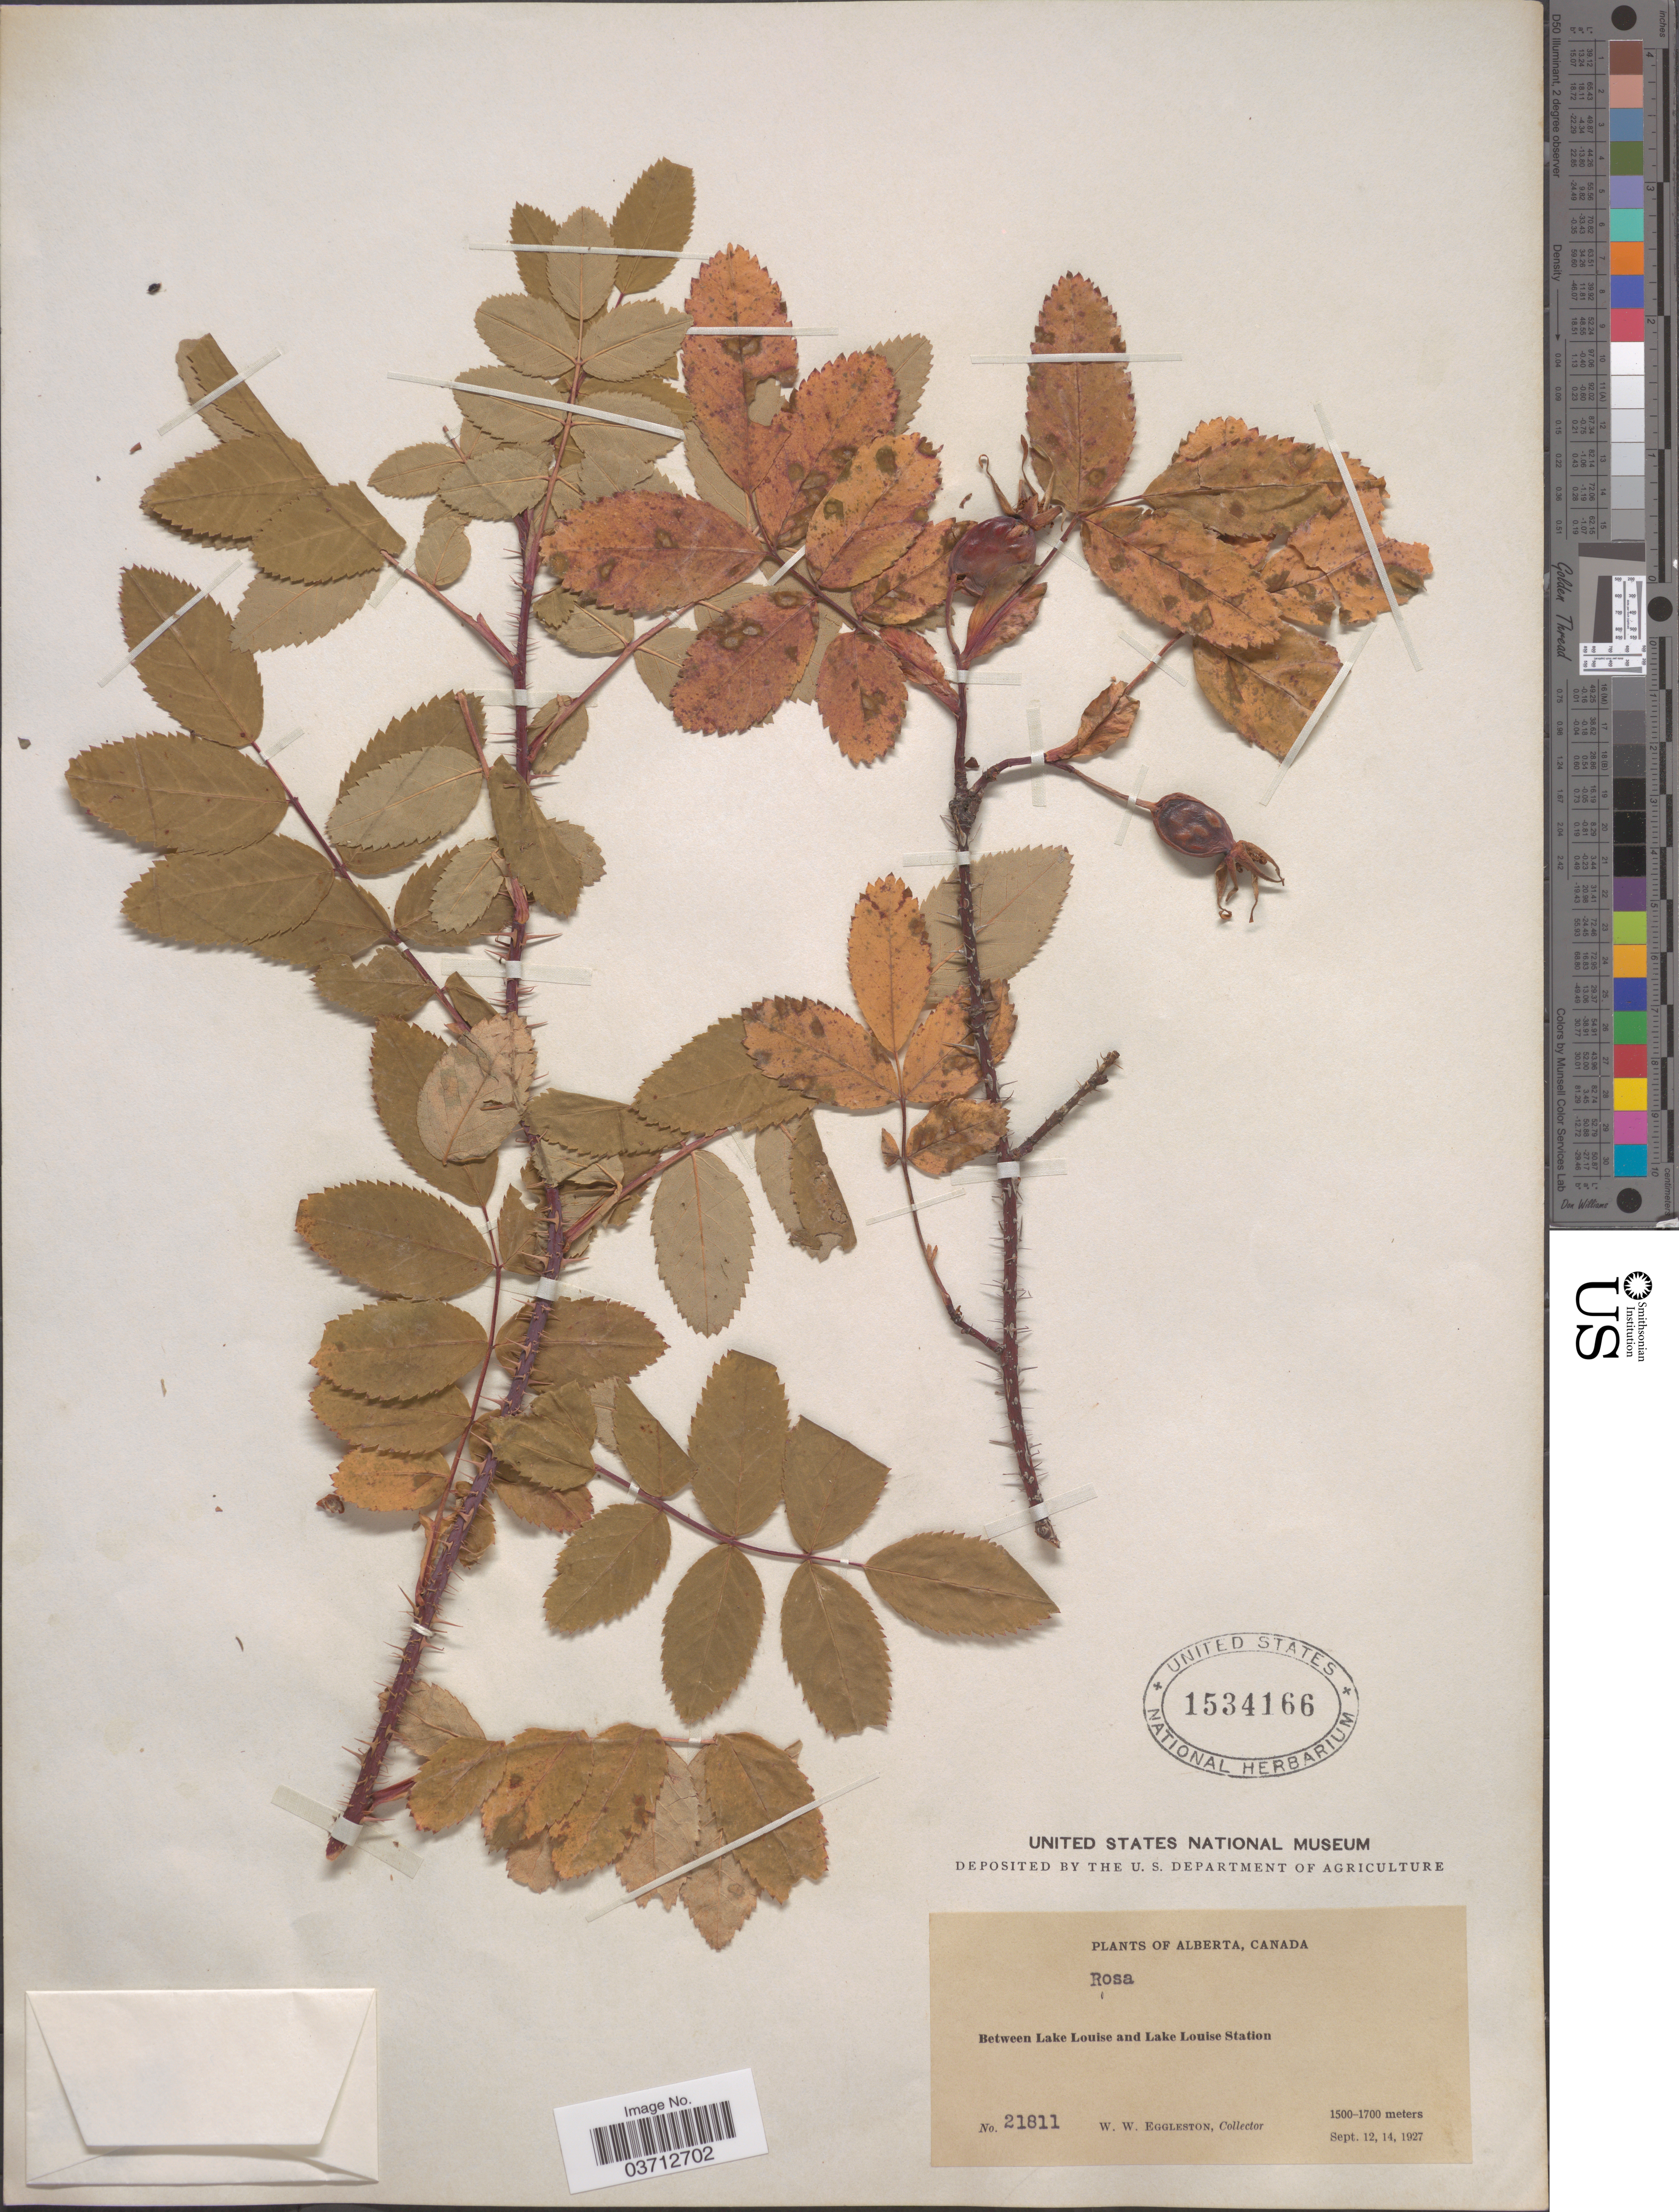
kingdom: Plantae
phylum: Tracheophyta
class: Magnoliopsida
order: Rosales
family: Rosaceae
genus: Rosa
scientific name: Rosa sp.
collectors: W. W. Eggleston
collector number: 21811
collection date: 1927-09-12/1927-09-14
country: Canada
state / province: Alberta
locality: Between Lake Louise and Lake Louise Station.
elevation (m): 1500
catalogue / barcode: US 1534166